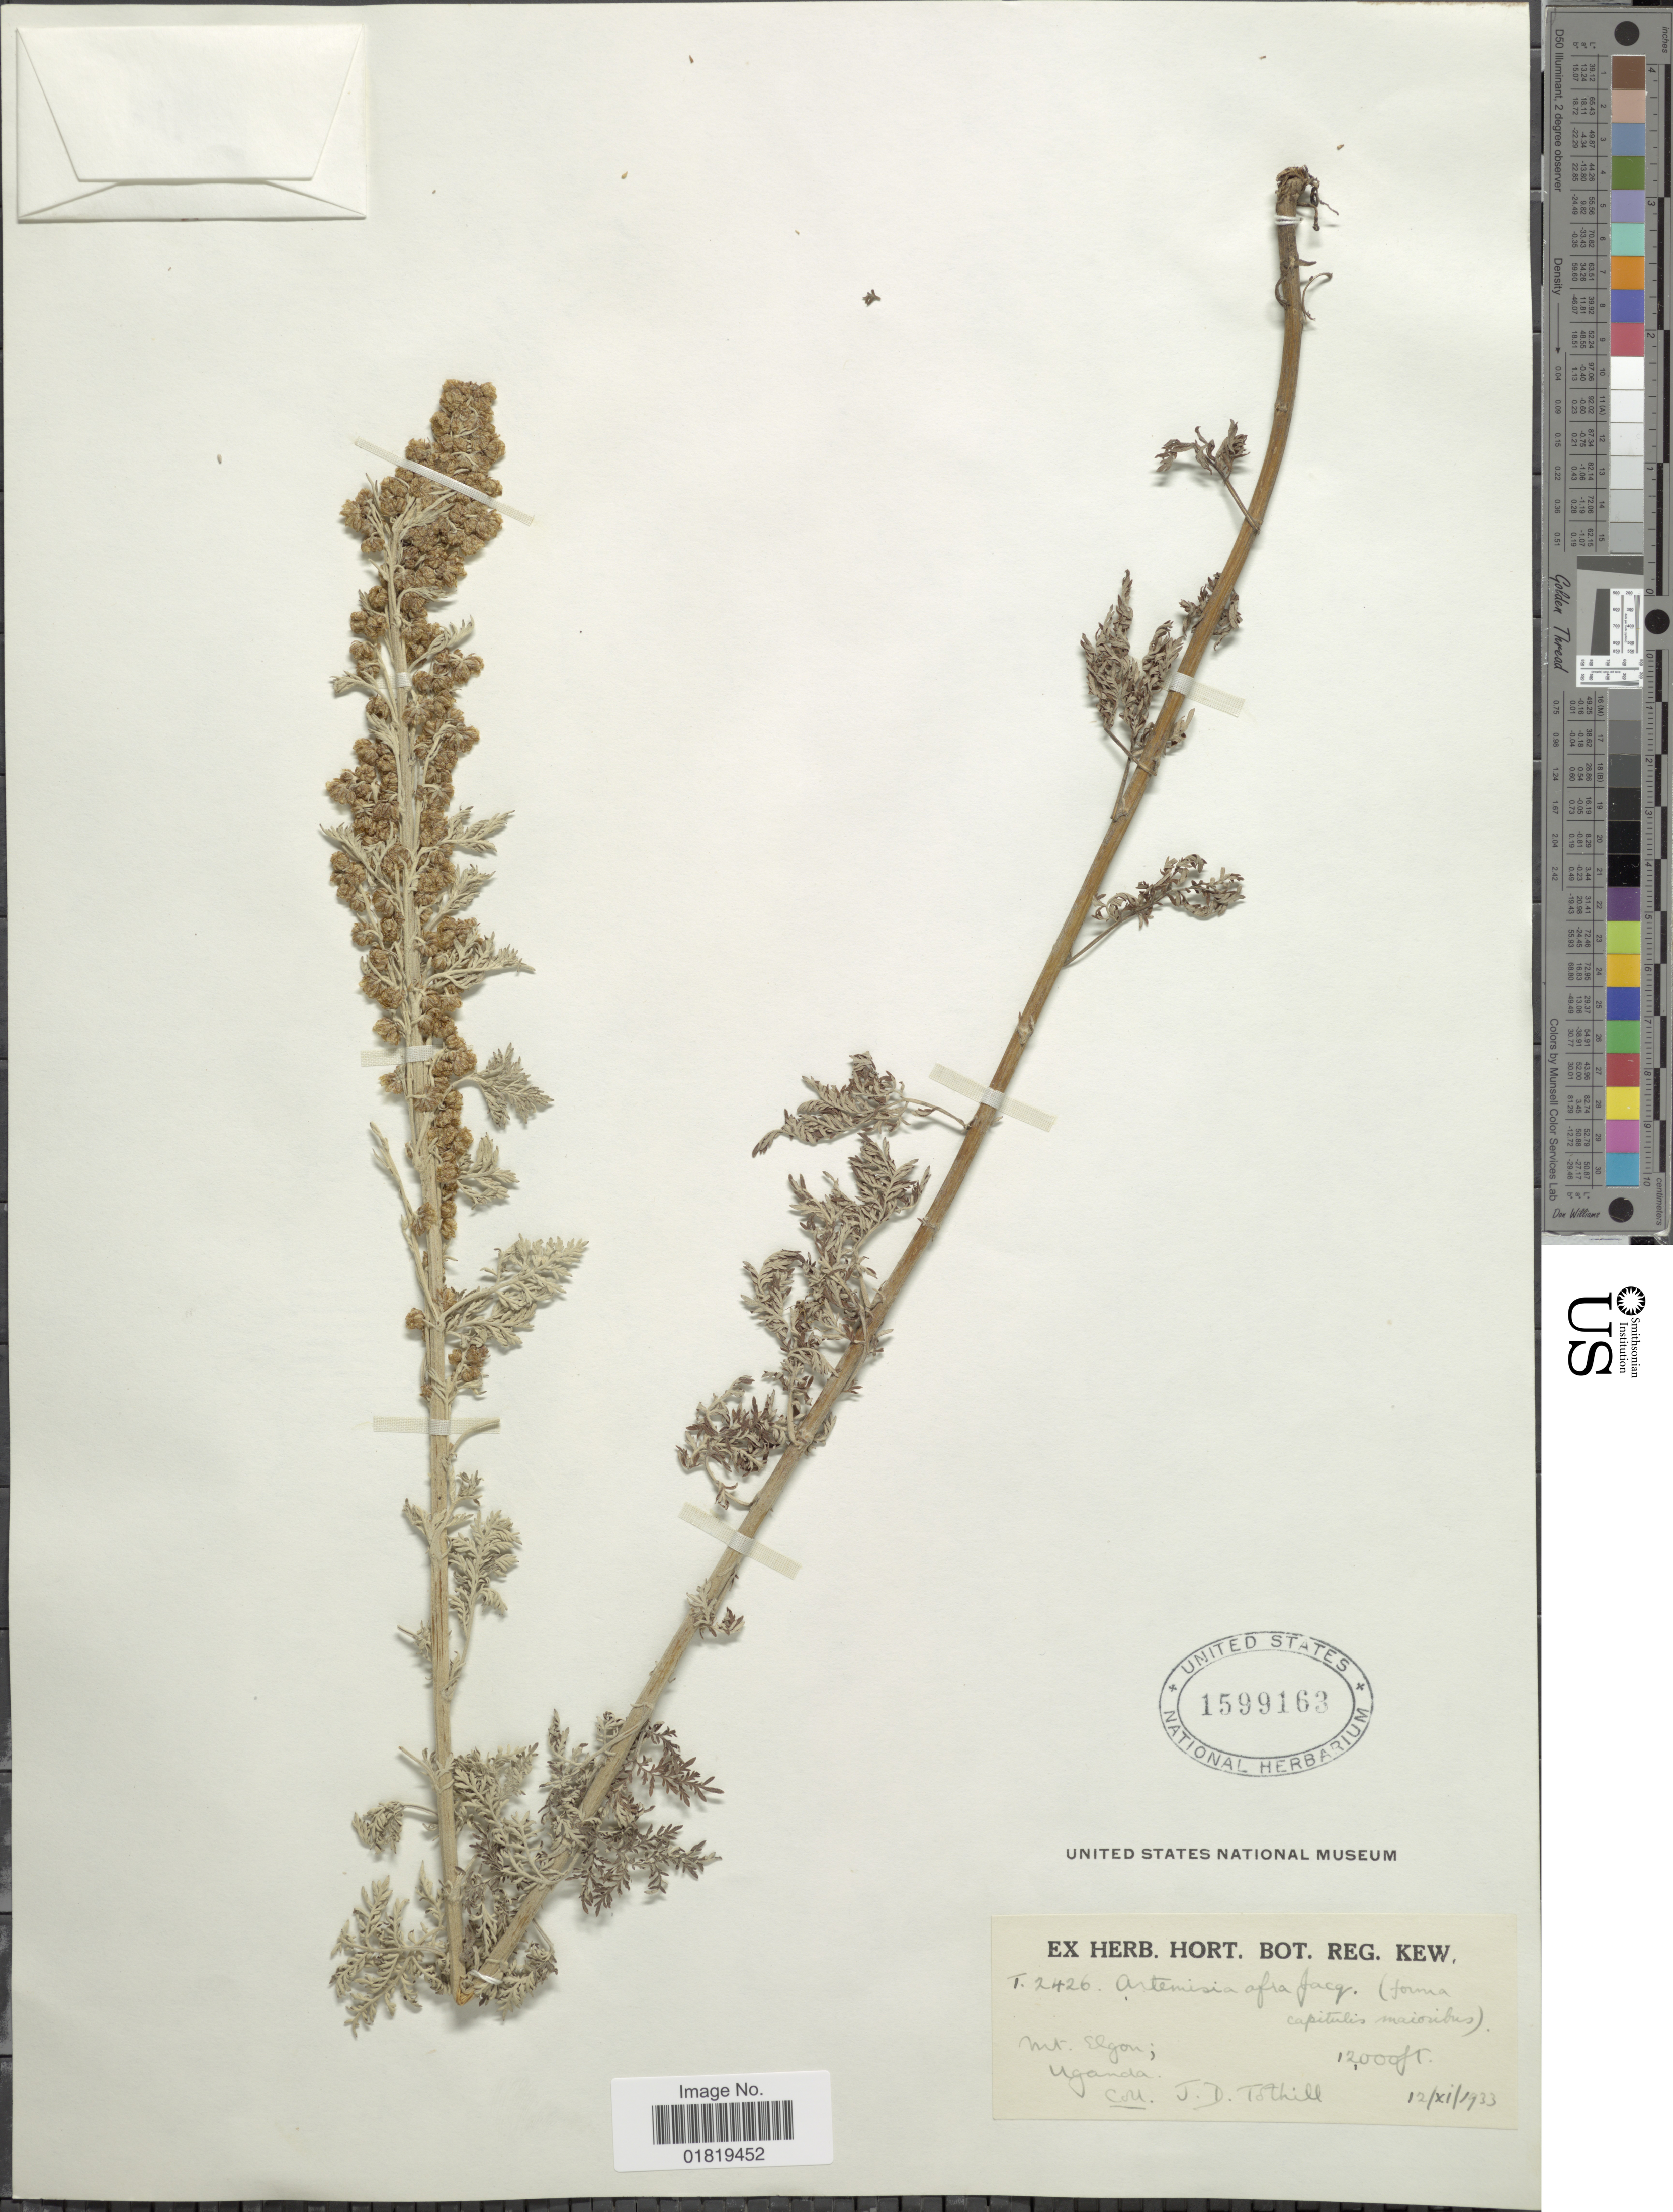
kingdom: Plantae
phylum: Tracheophyta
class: Magnoliopsida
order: Asterales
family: Asteraceae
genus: Artemisia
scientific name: Artemisia afra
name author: Jacq. ex Willd.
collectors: J. Tothill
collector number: T2426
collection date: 1933-11-12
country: Uganda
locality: Mt. Elgon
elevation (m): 3658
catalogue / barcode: US 1599163